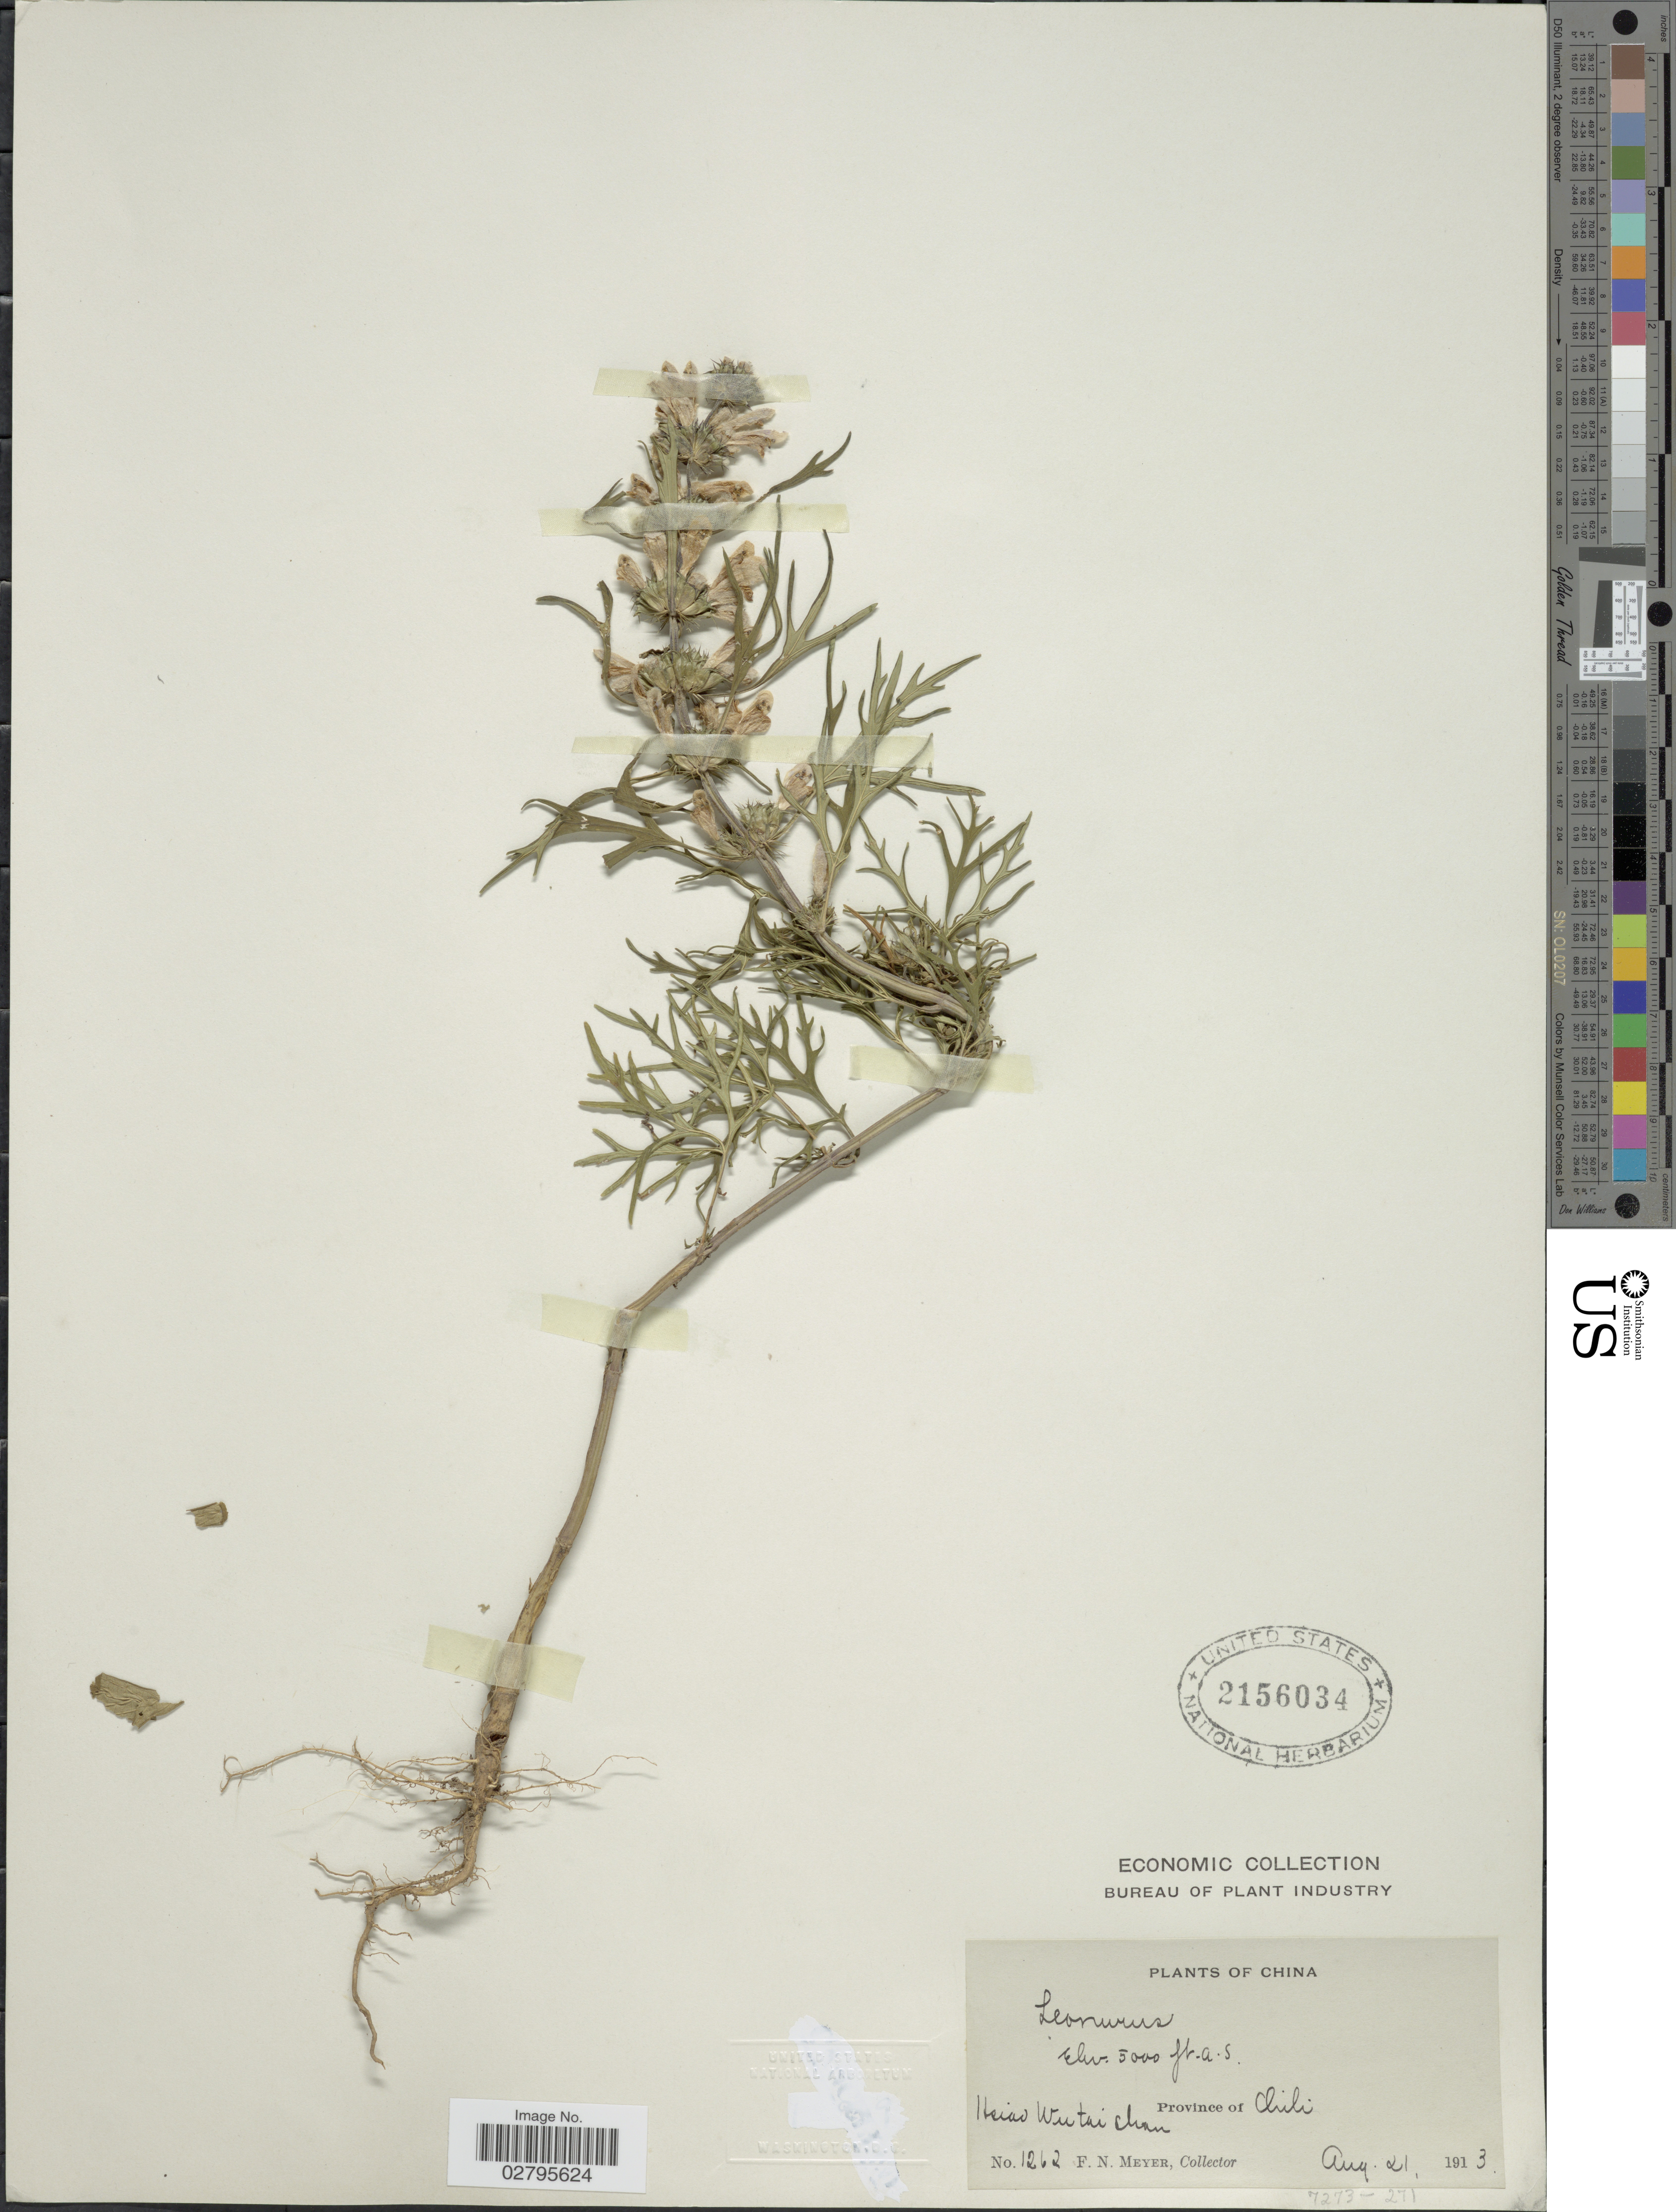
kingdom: Plantae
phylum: Tracheophyta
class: Magnoliopsida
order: Lamiales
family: Lamiaceae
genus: Leonurus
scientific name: Leonurus sp.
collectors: F. N. Meyer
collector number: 1262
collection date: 1913-08-21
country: China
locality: Province of Chili. Hsia Wu tai shan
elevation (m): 1524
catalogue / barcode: US 2156034